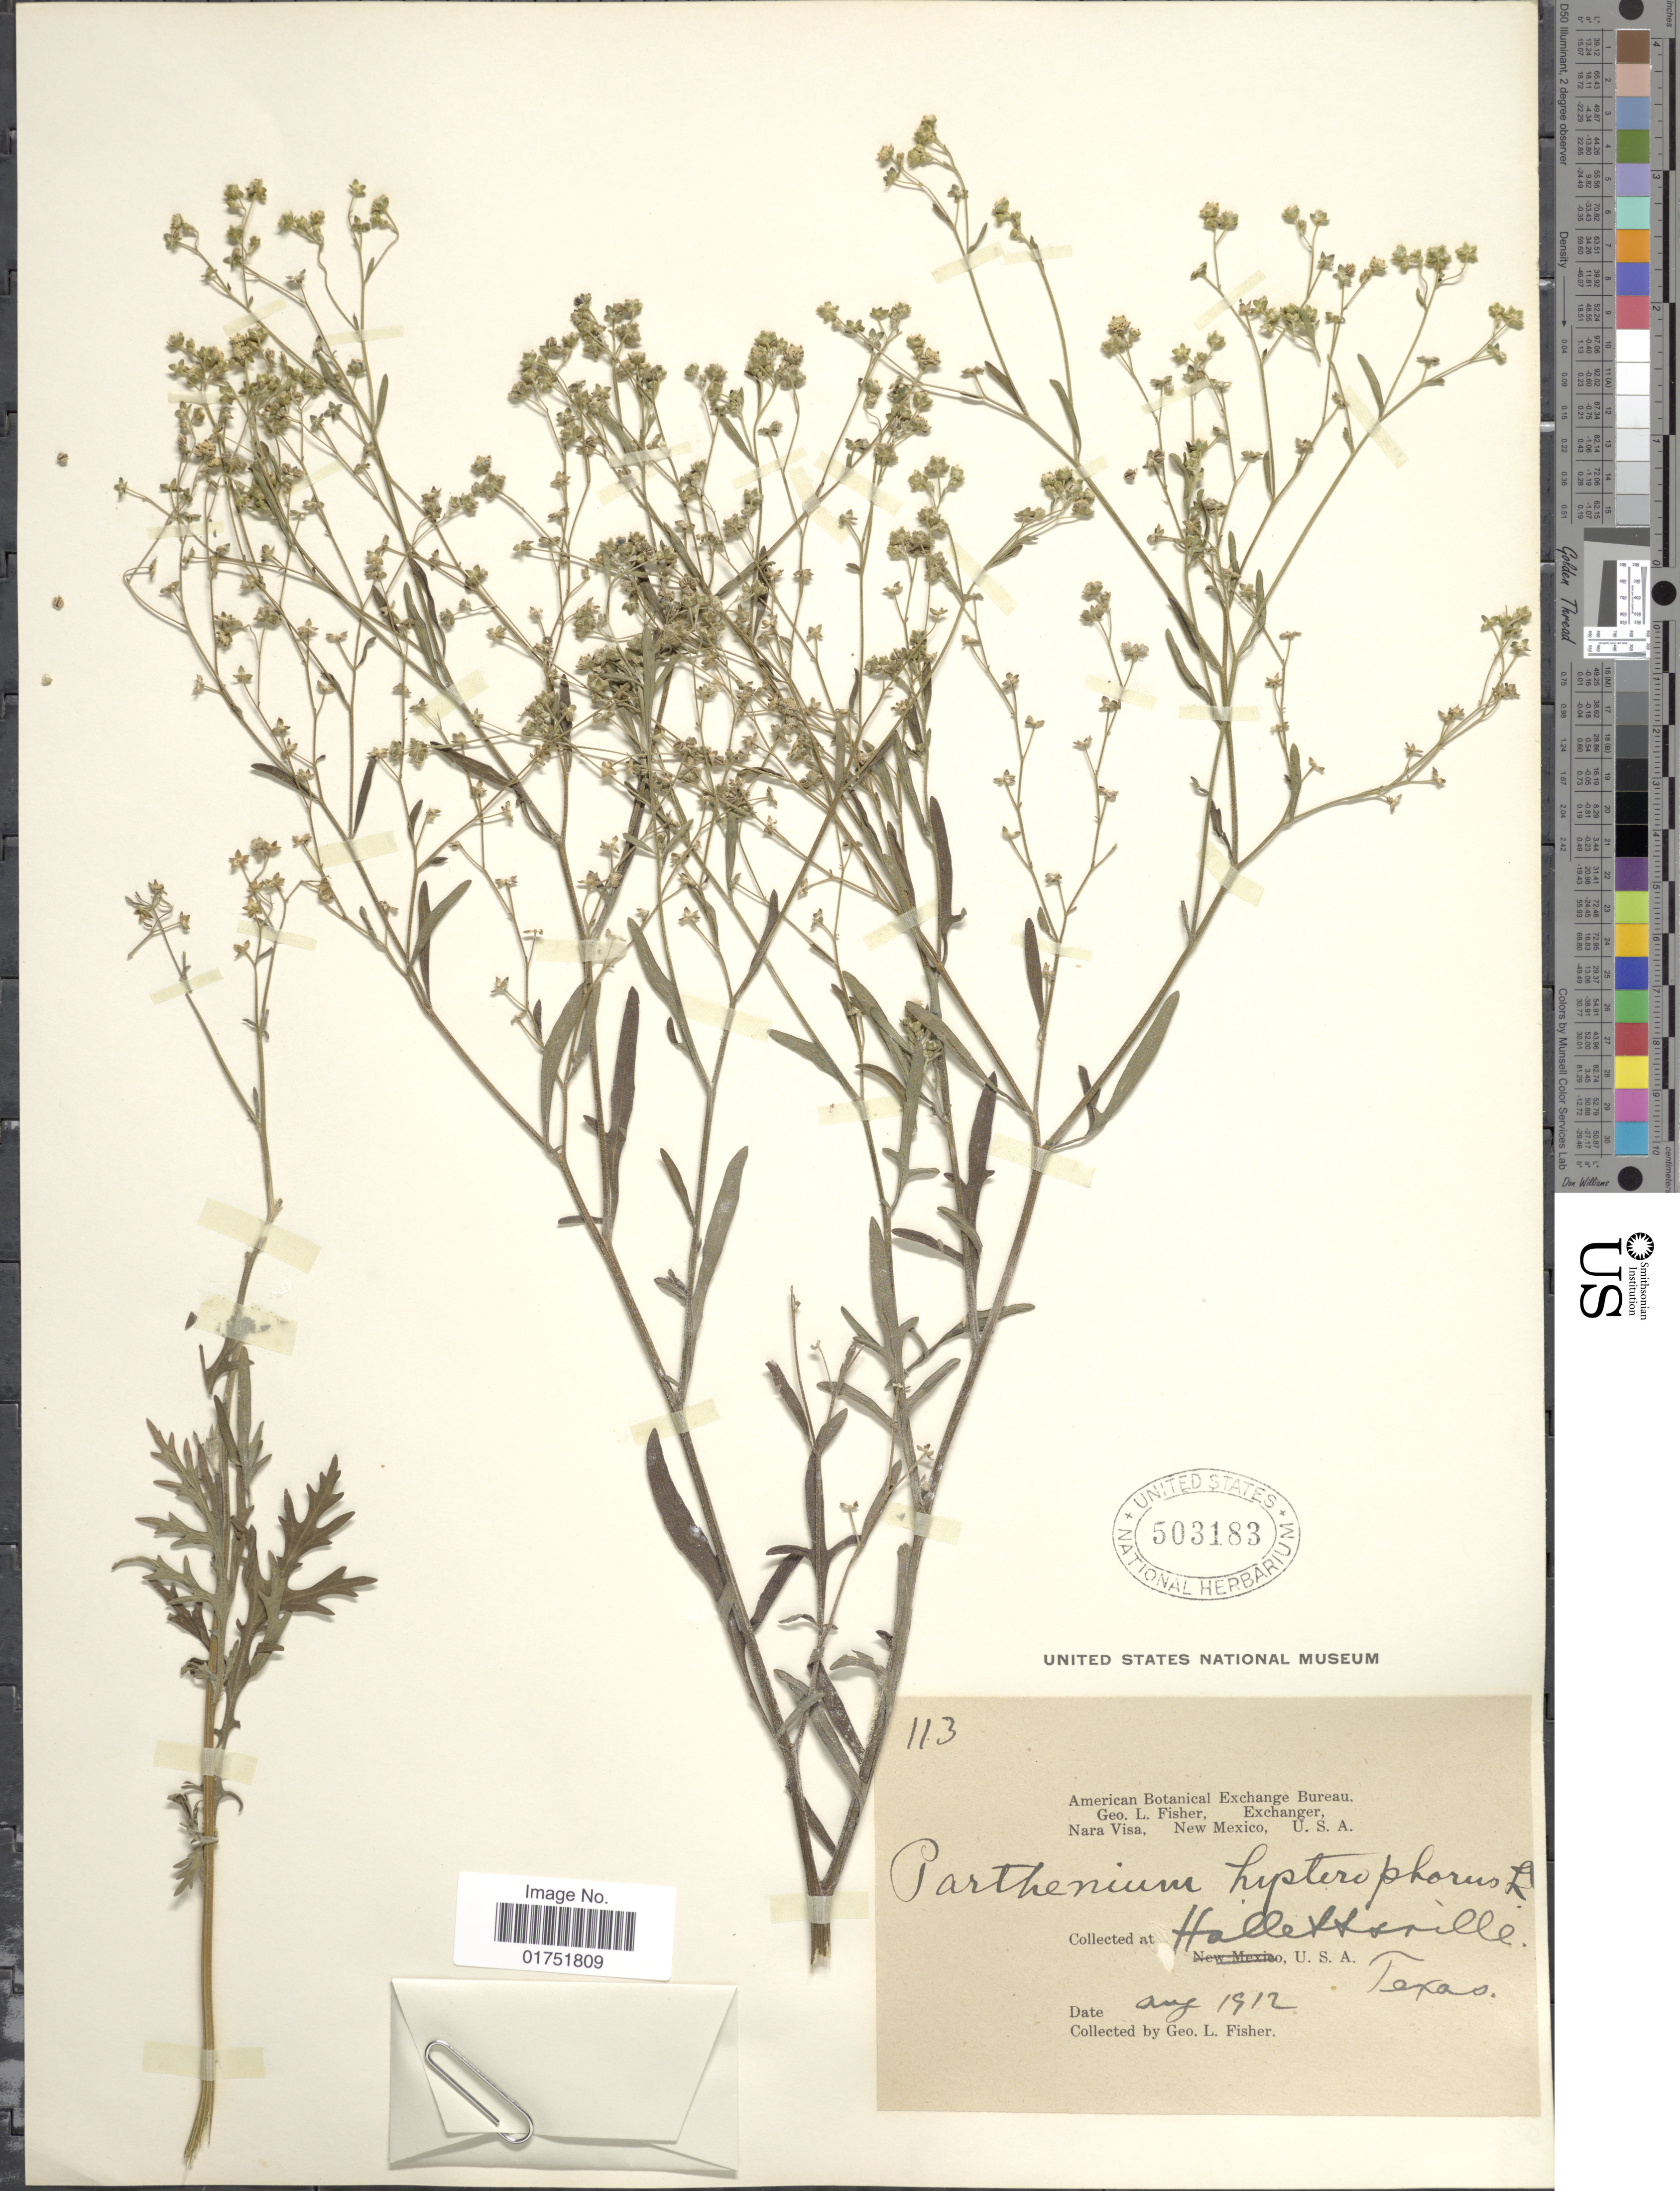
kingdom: Plantae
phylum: Tracheophyta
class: Magnoliopsida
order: Asterales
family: Asteraceae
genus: Parthenium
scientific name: Parthenium hysterophorus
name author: L.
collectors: G. H. Fisher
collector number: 113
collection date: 1912-08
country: United States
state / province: Texas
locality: Hallettsville, U.S.A.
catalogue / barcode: US 503183